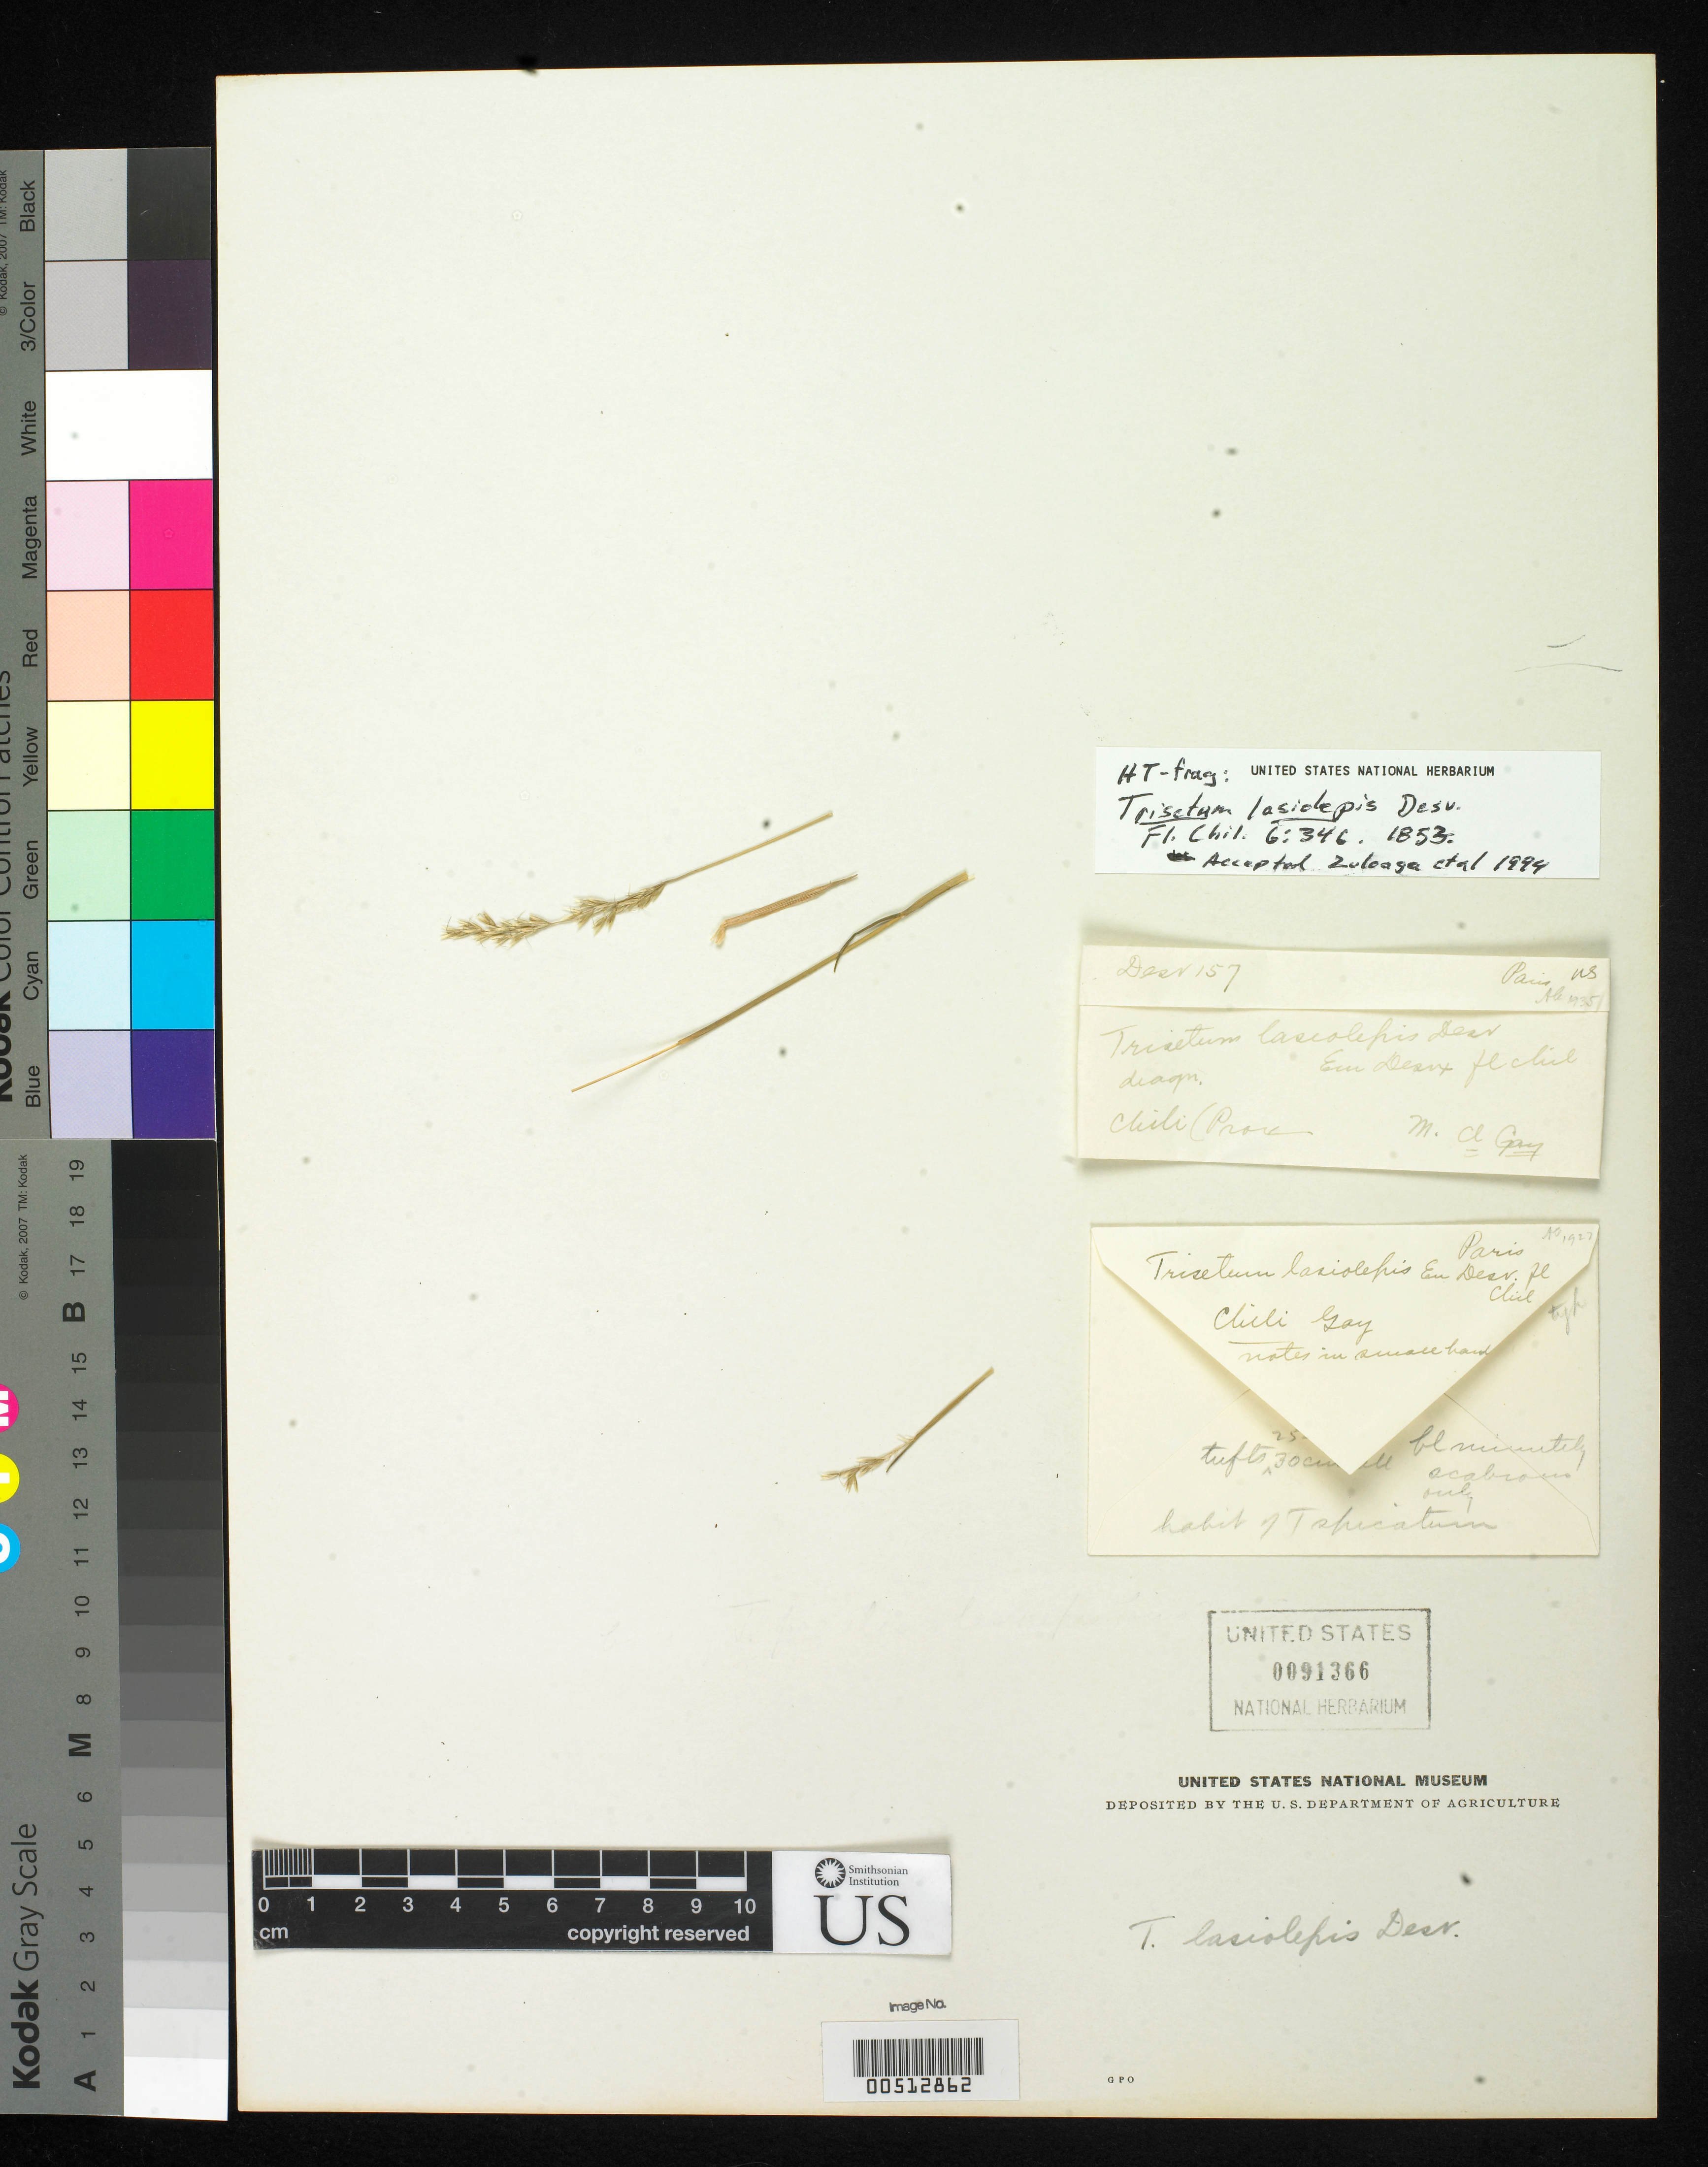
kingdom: Plantae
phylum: Tracheophyta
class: Liliopsida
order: Poales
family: Poaceae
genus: Trisetum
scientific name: Trisetum lasiolepis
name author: É. Desv. in Gay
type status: Type Fragment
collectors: C. Gay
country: Chile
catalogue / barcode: US 91366